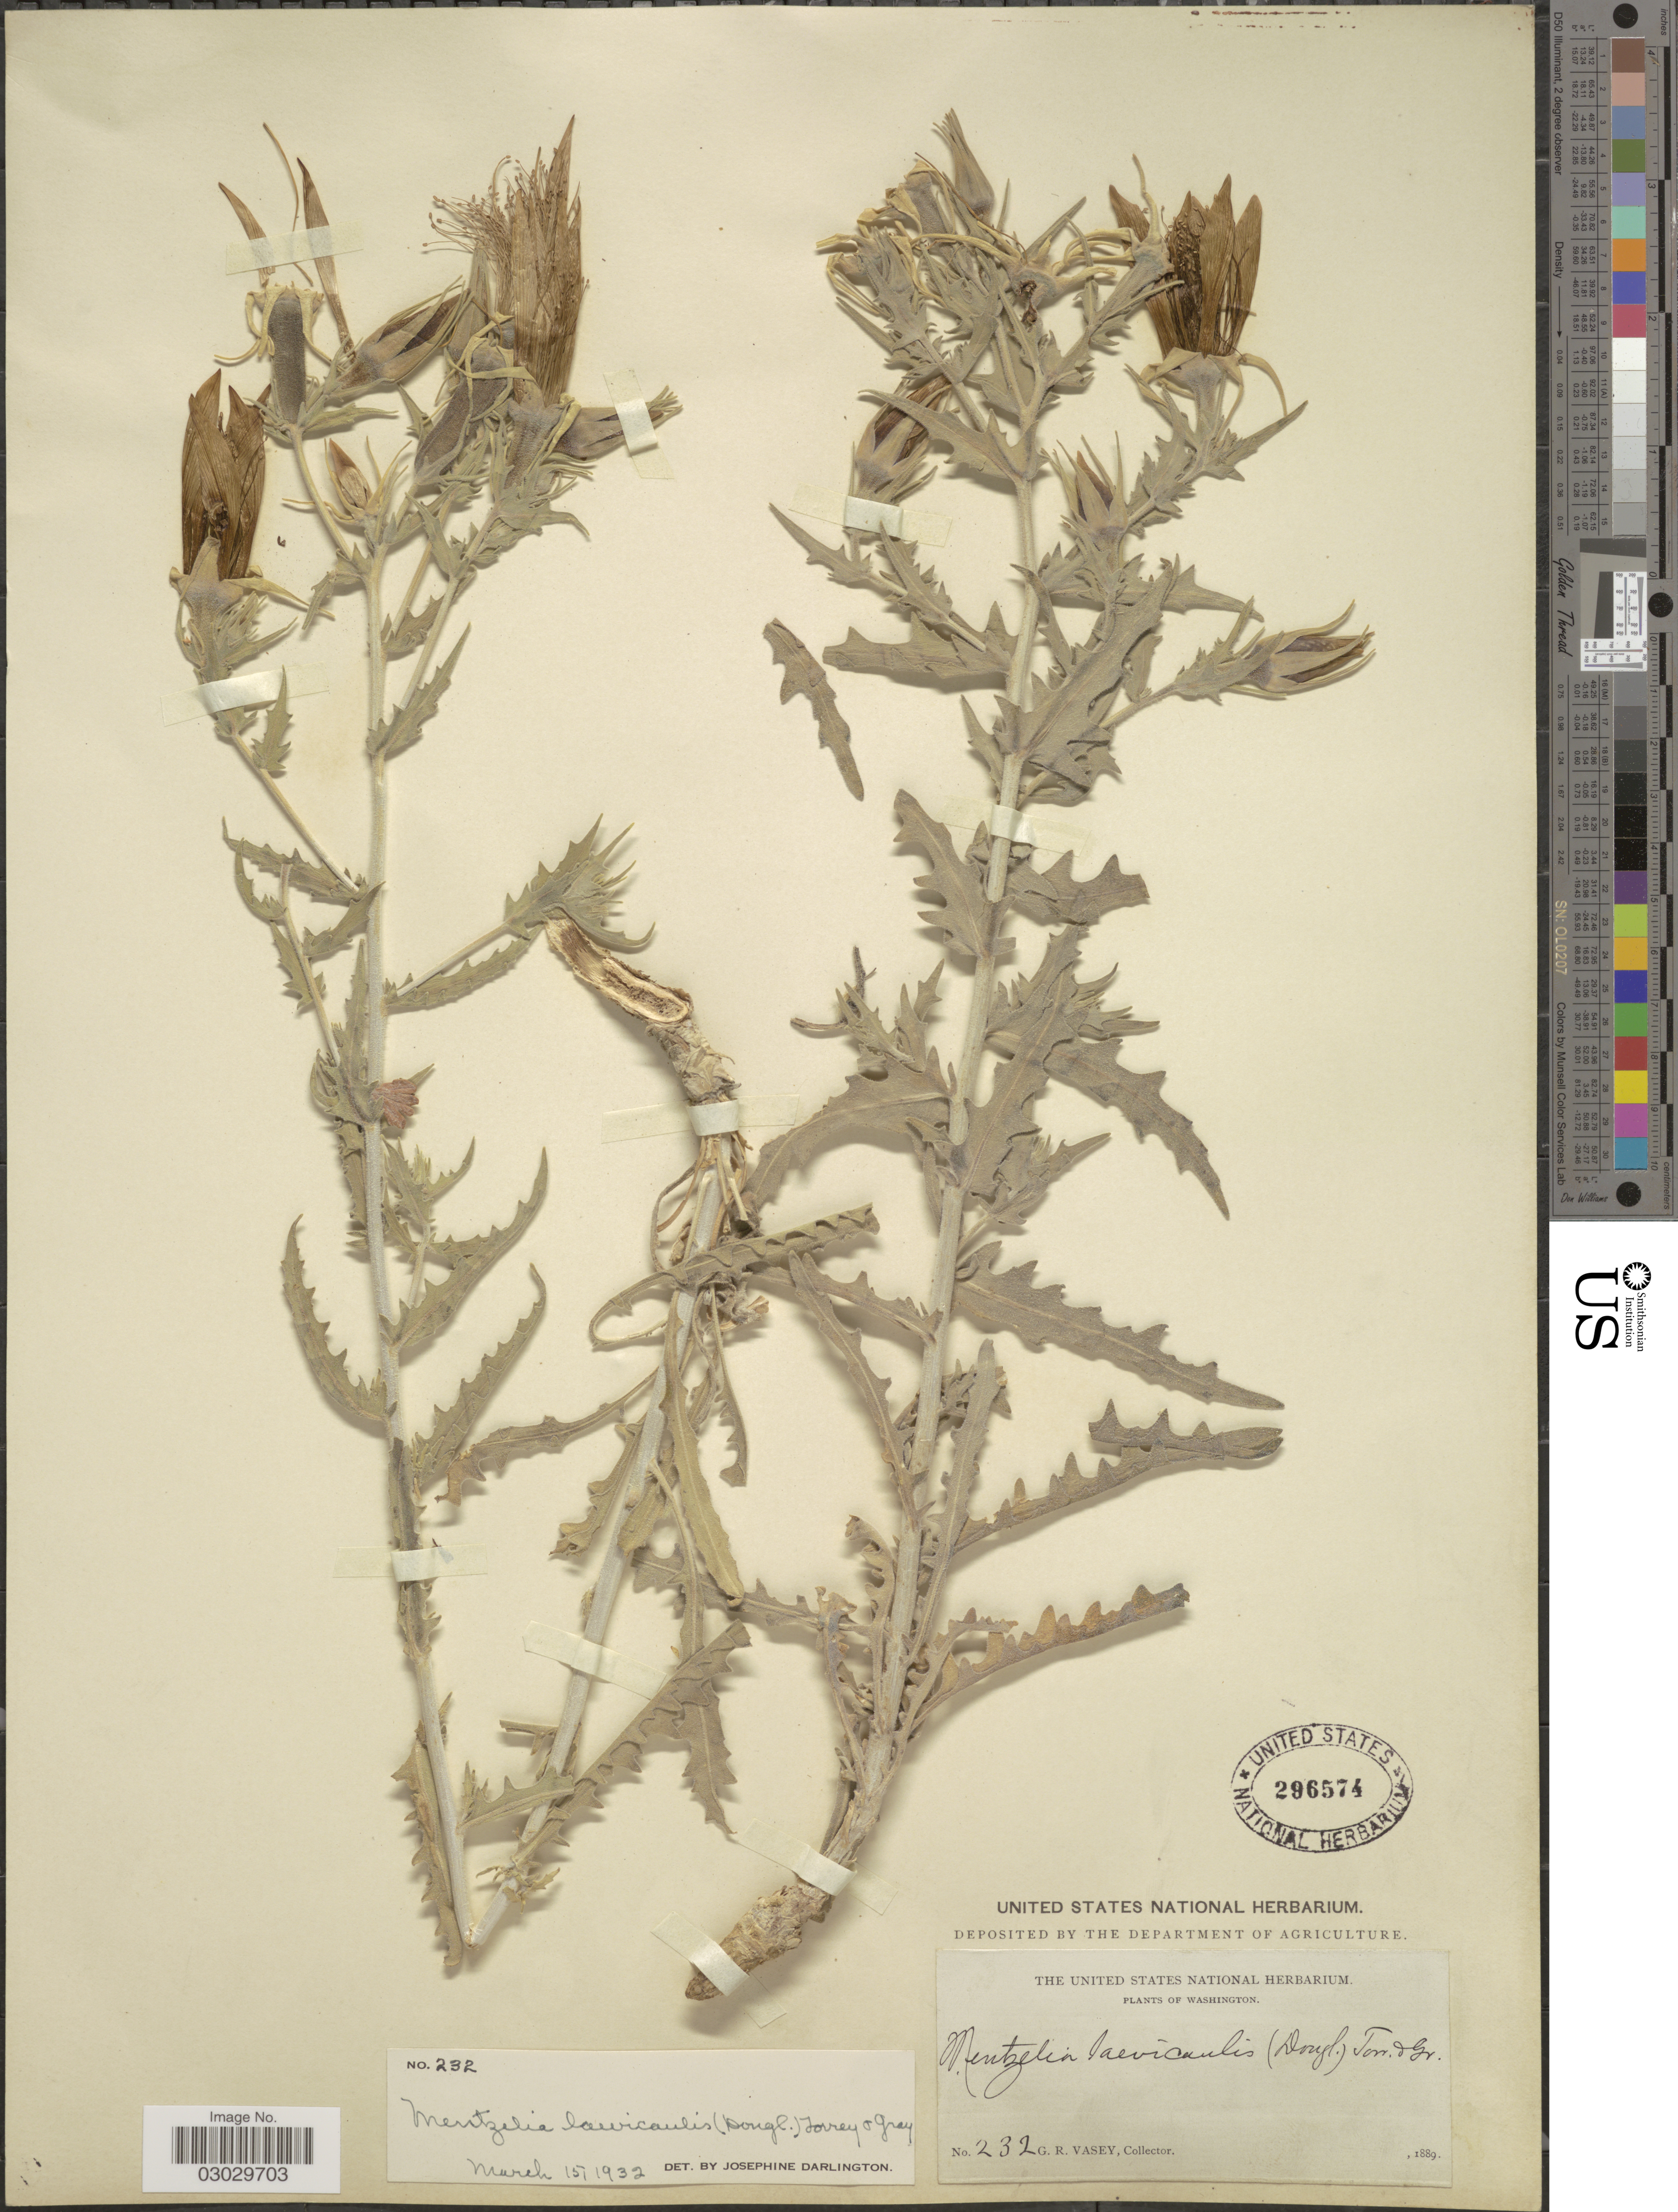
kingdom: Plantae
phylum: Tracheophyta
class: Magnoliopsida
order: Cornales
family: Loasaceae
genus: Mentzelia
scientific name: Mentzelia laevicaulis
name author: (Douglas ex Hook.) Torr. & A. Gray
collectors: G. R. Vasey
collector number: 232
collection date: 1889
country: United States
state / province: Washington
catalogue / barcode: US 296574